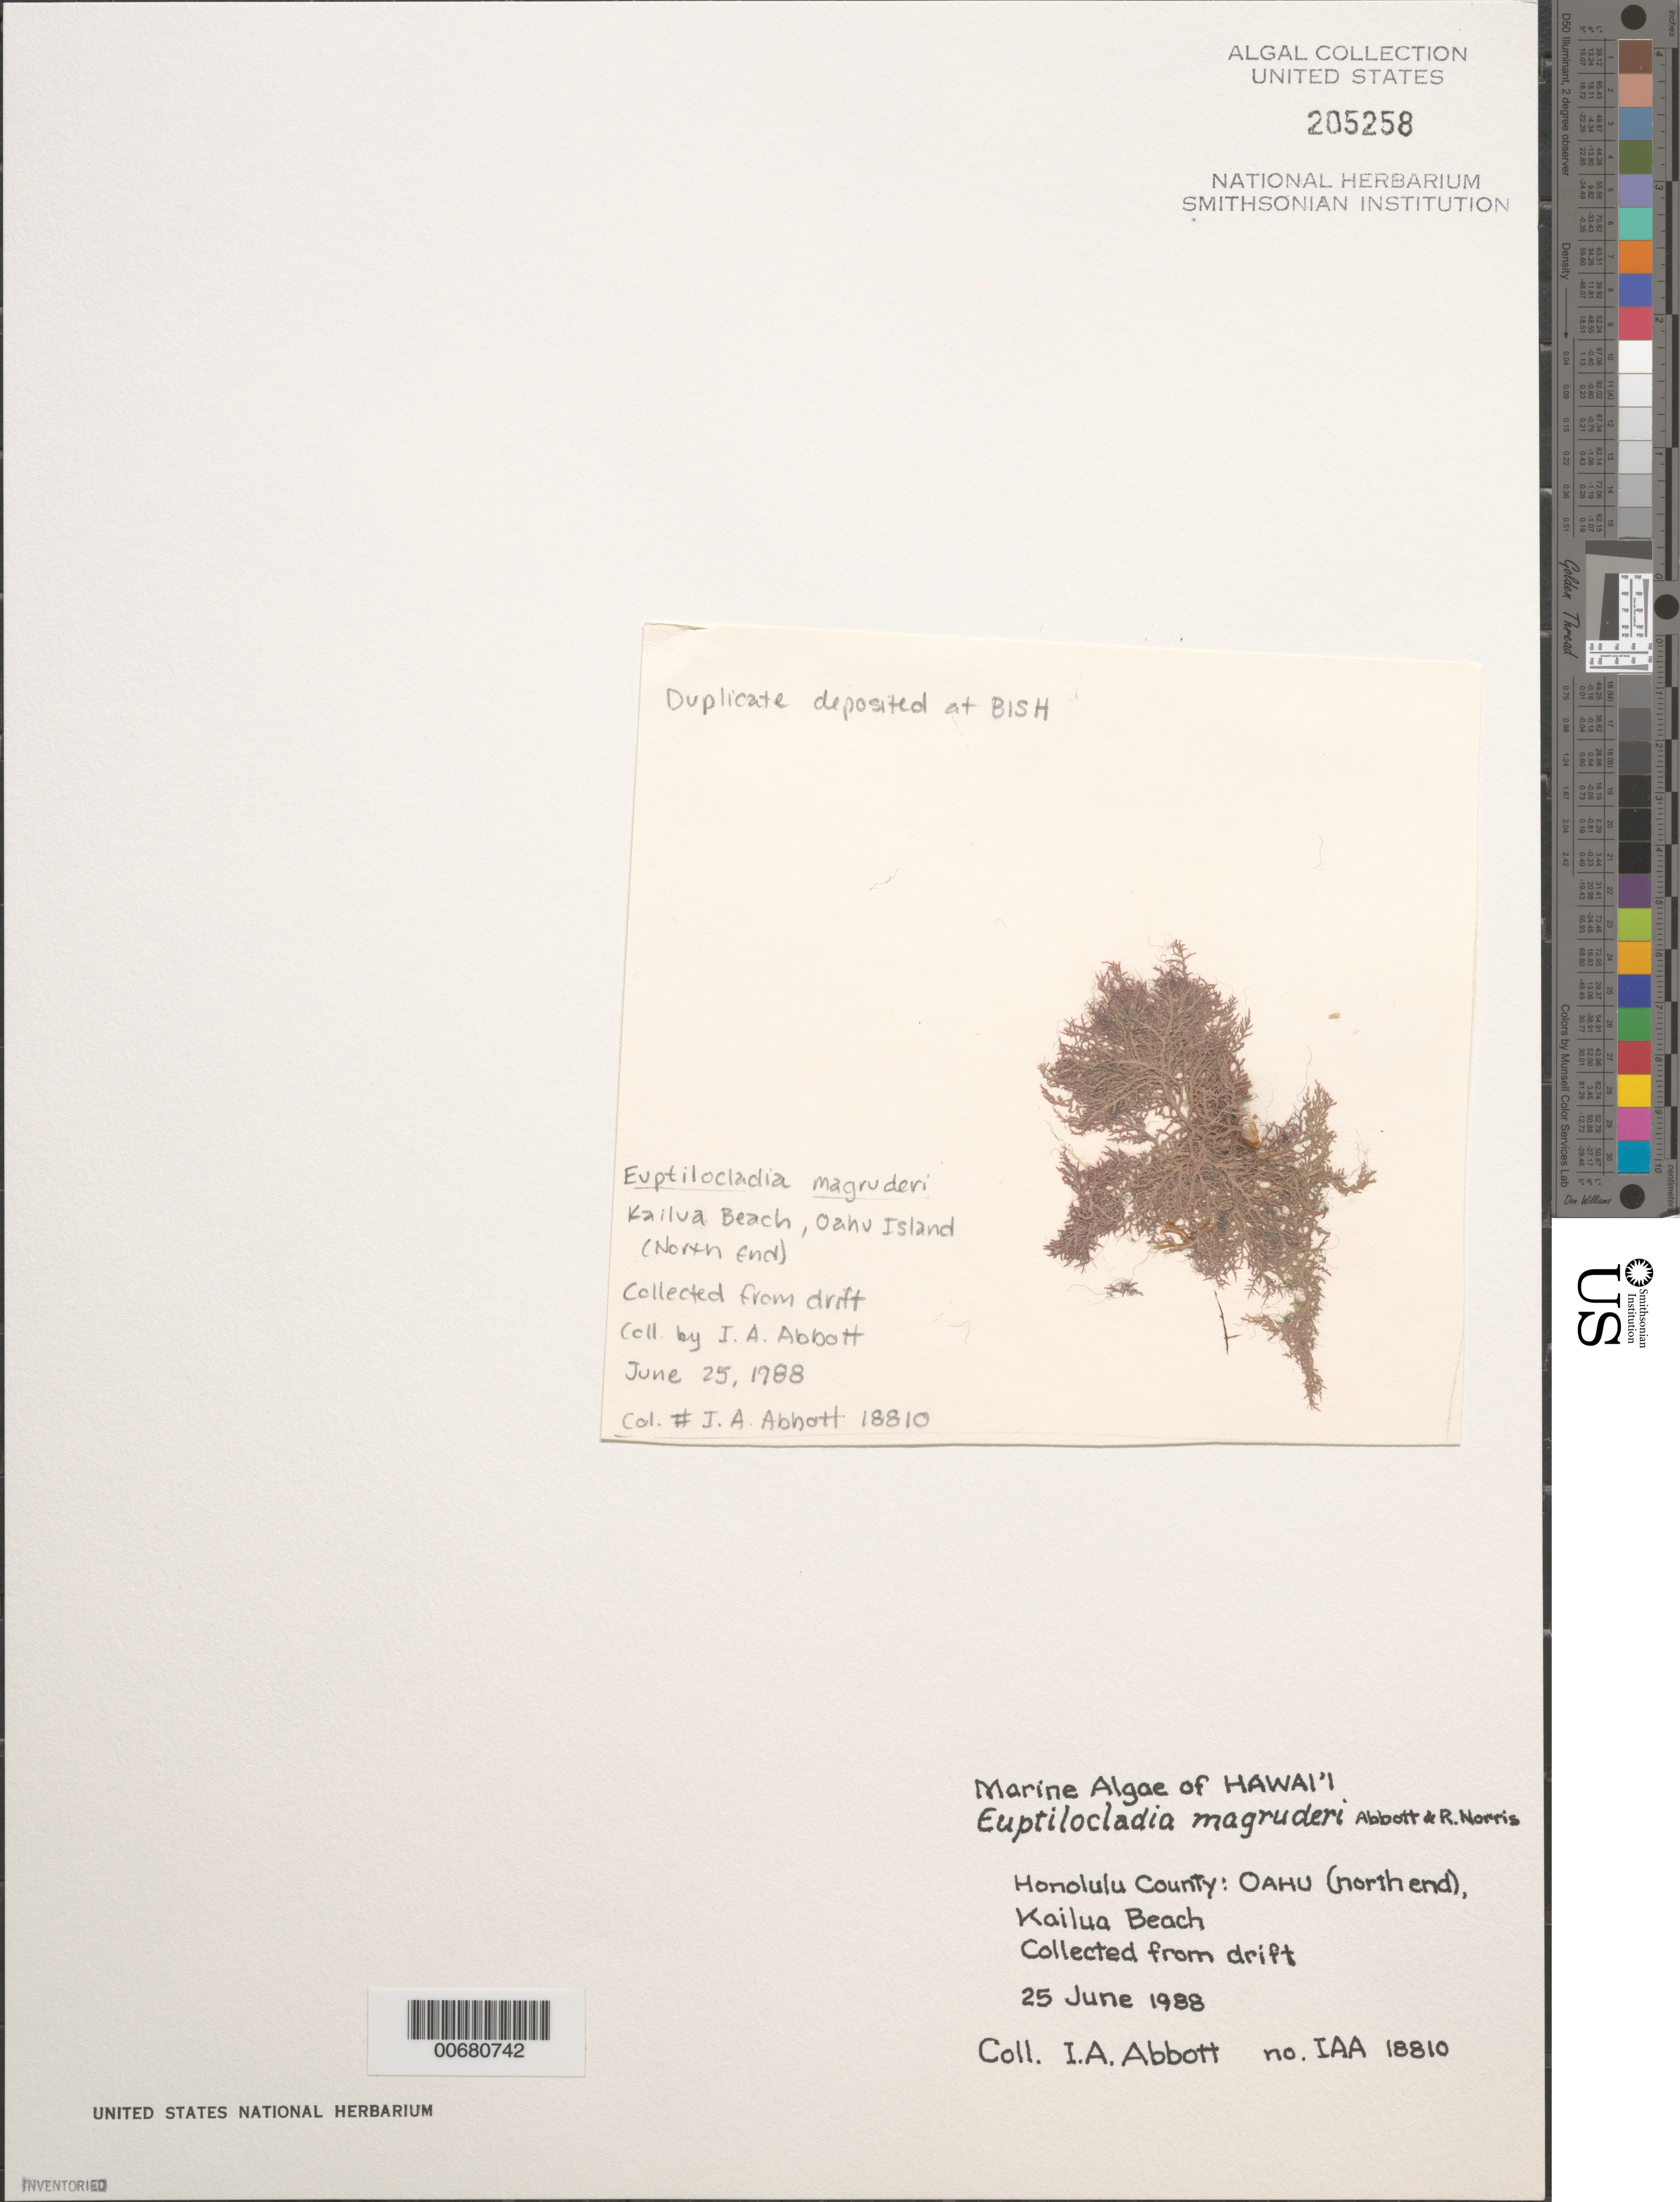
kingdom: Plantae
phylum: Rhodophyta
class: Florideophyceae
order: Ceramiales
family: Callithamniaceae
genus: Euptilocladia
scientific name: Euptilocladia magruderi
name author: I.A. Abbott & R.E. Norris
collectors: I. A. Abbott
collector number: IAA 18810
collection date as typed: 25 Jun 1988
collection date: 1988-06-25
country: United States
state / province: Hawaii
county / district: Honolulu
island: Oahu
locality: Kailua Beach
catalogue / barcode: US 205258